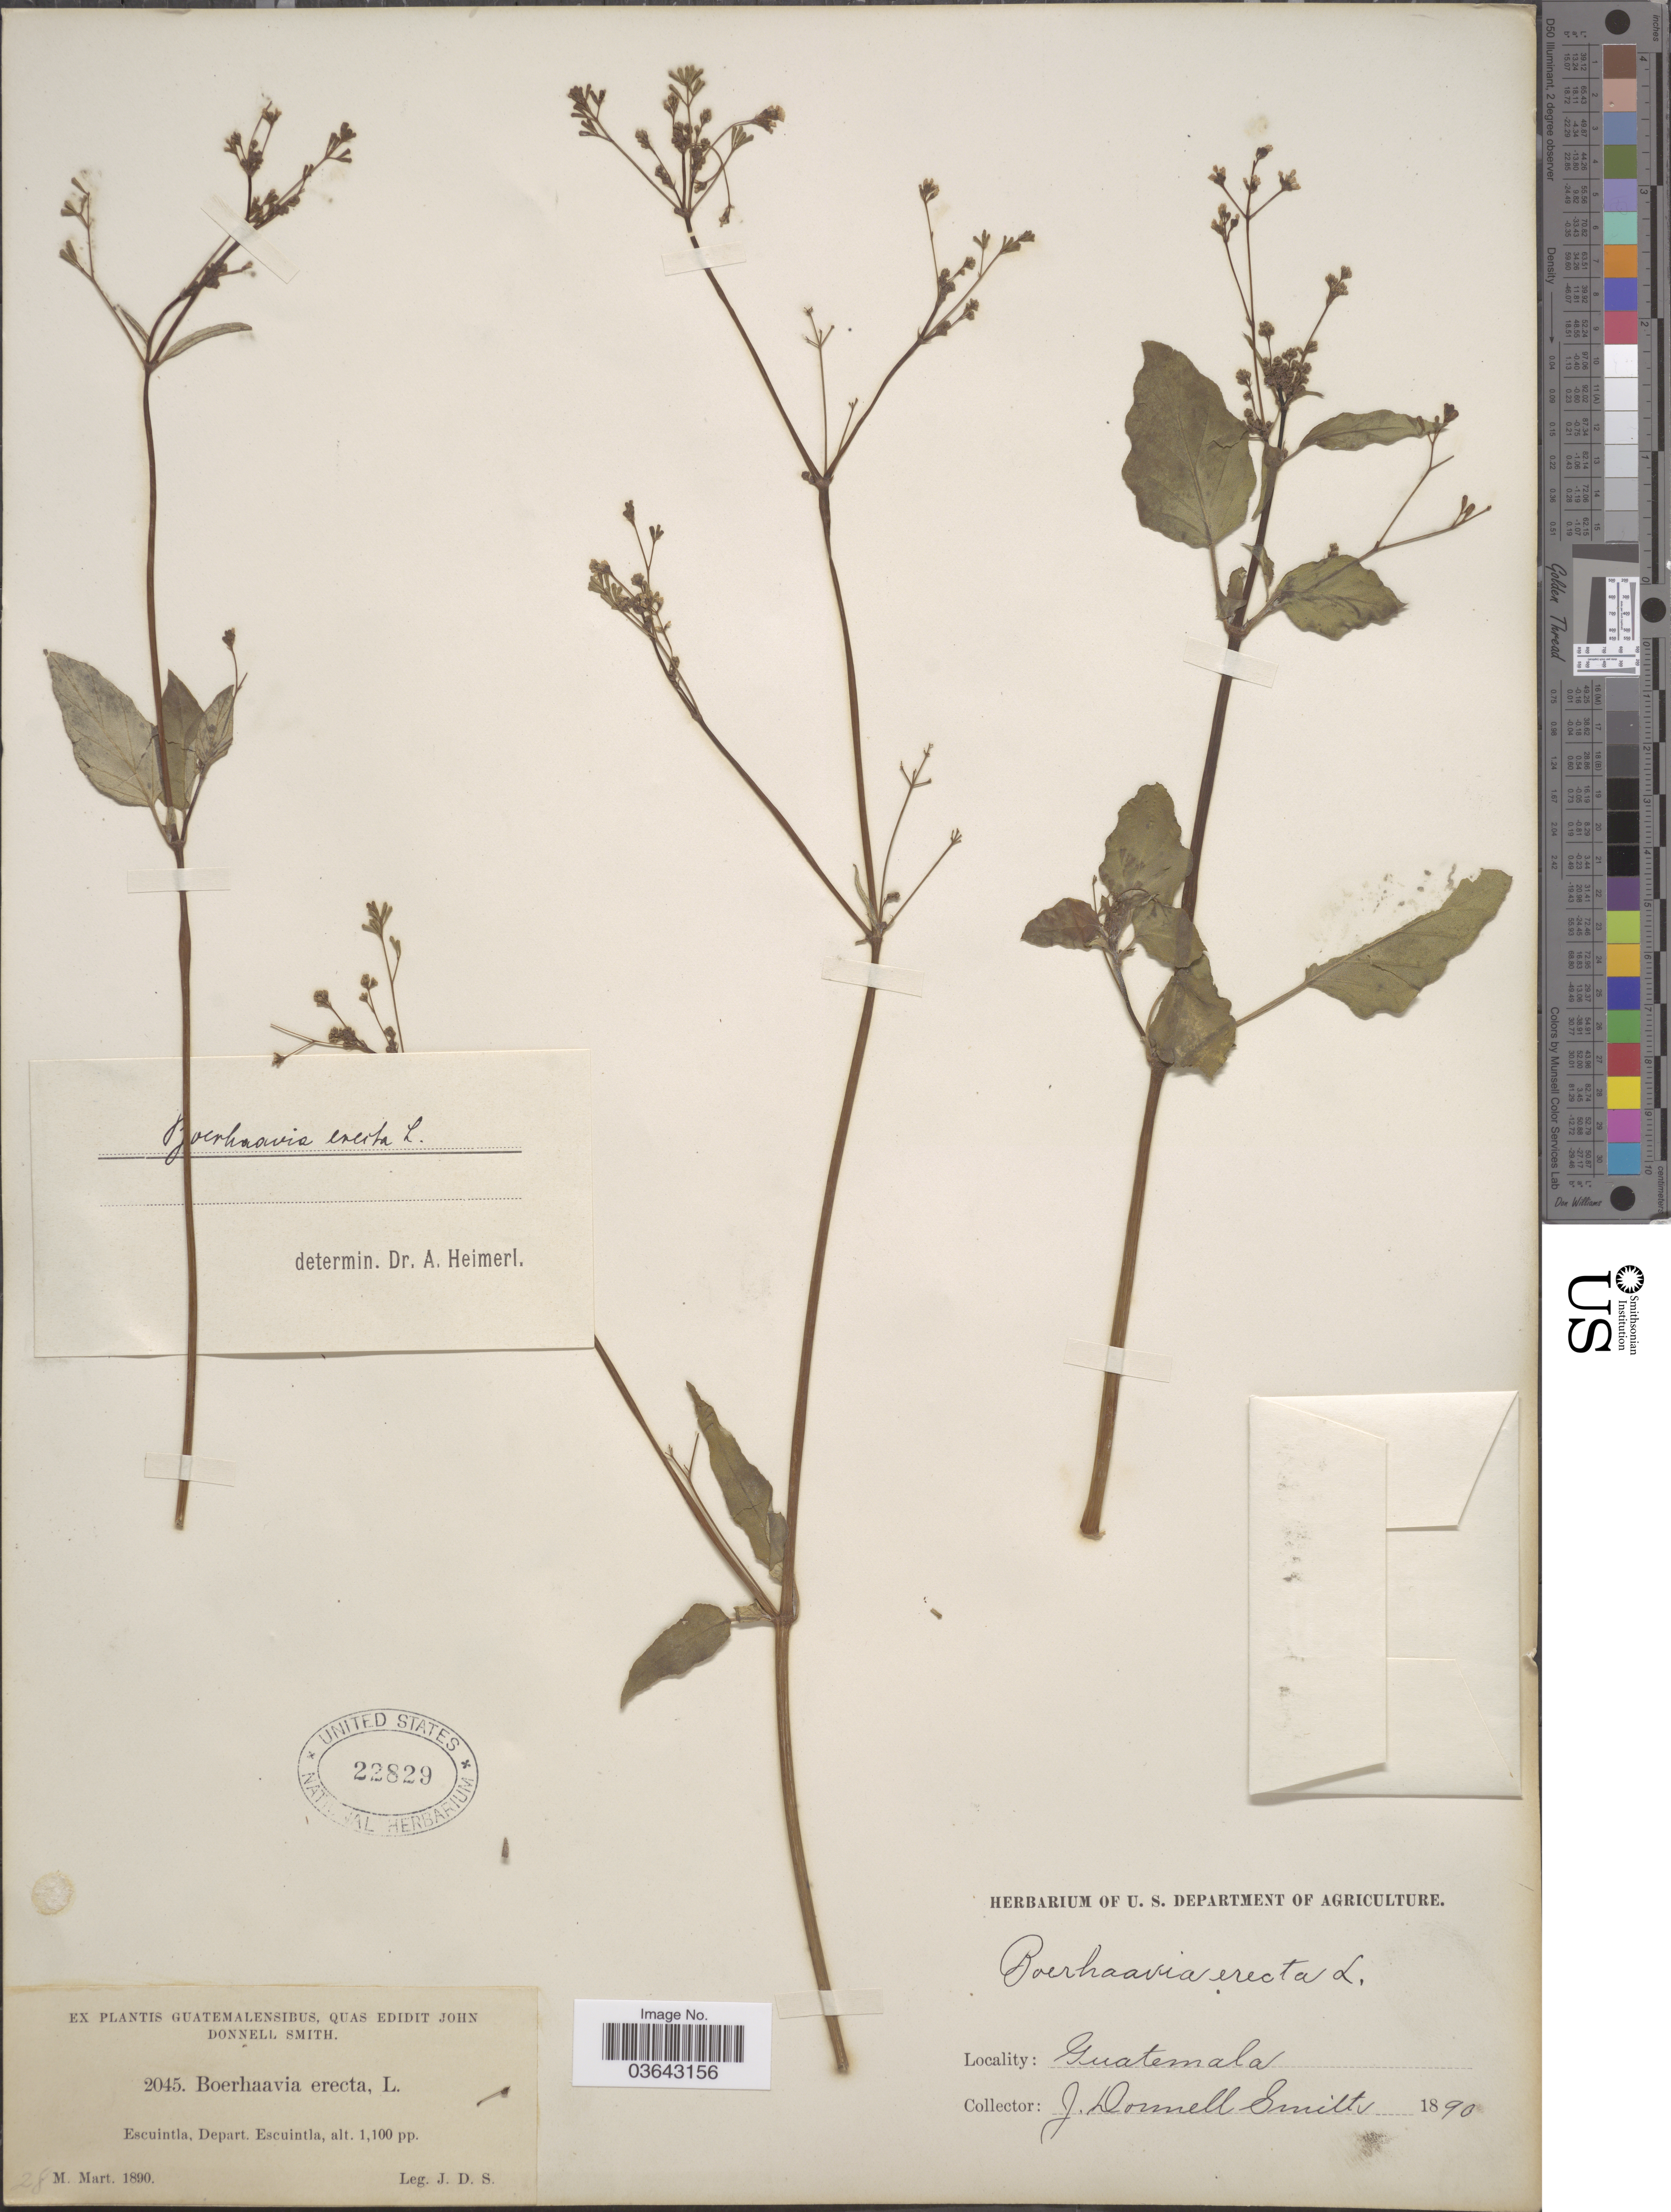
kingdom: Plantae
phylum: Tracheophyta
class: Magnoliopsida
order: Caryophyllales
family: Nyctaginaceae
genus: Boerhavia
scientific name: Boerhavia erecta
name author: L.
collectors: J. Donnell Smith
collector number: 2045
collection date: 1890-03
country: Guatemala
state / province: Escuintla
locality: Escuintla, Depart. Escuintla.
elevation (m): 335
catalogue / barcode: US 22829